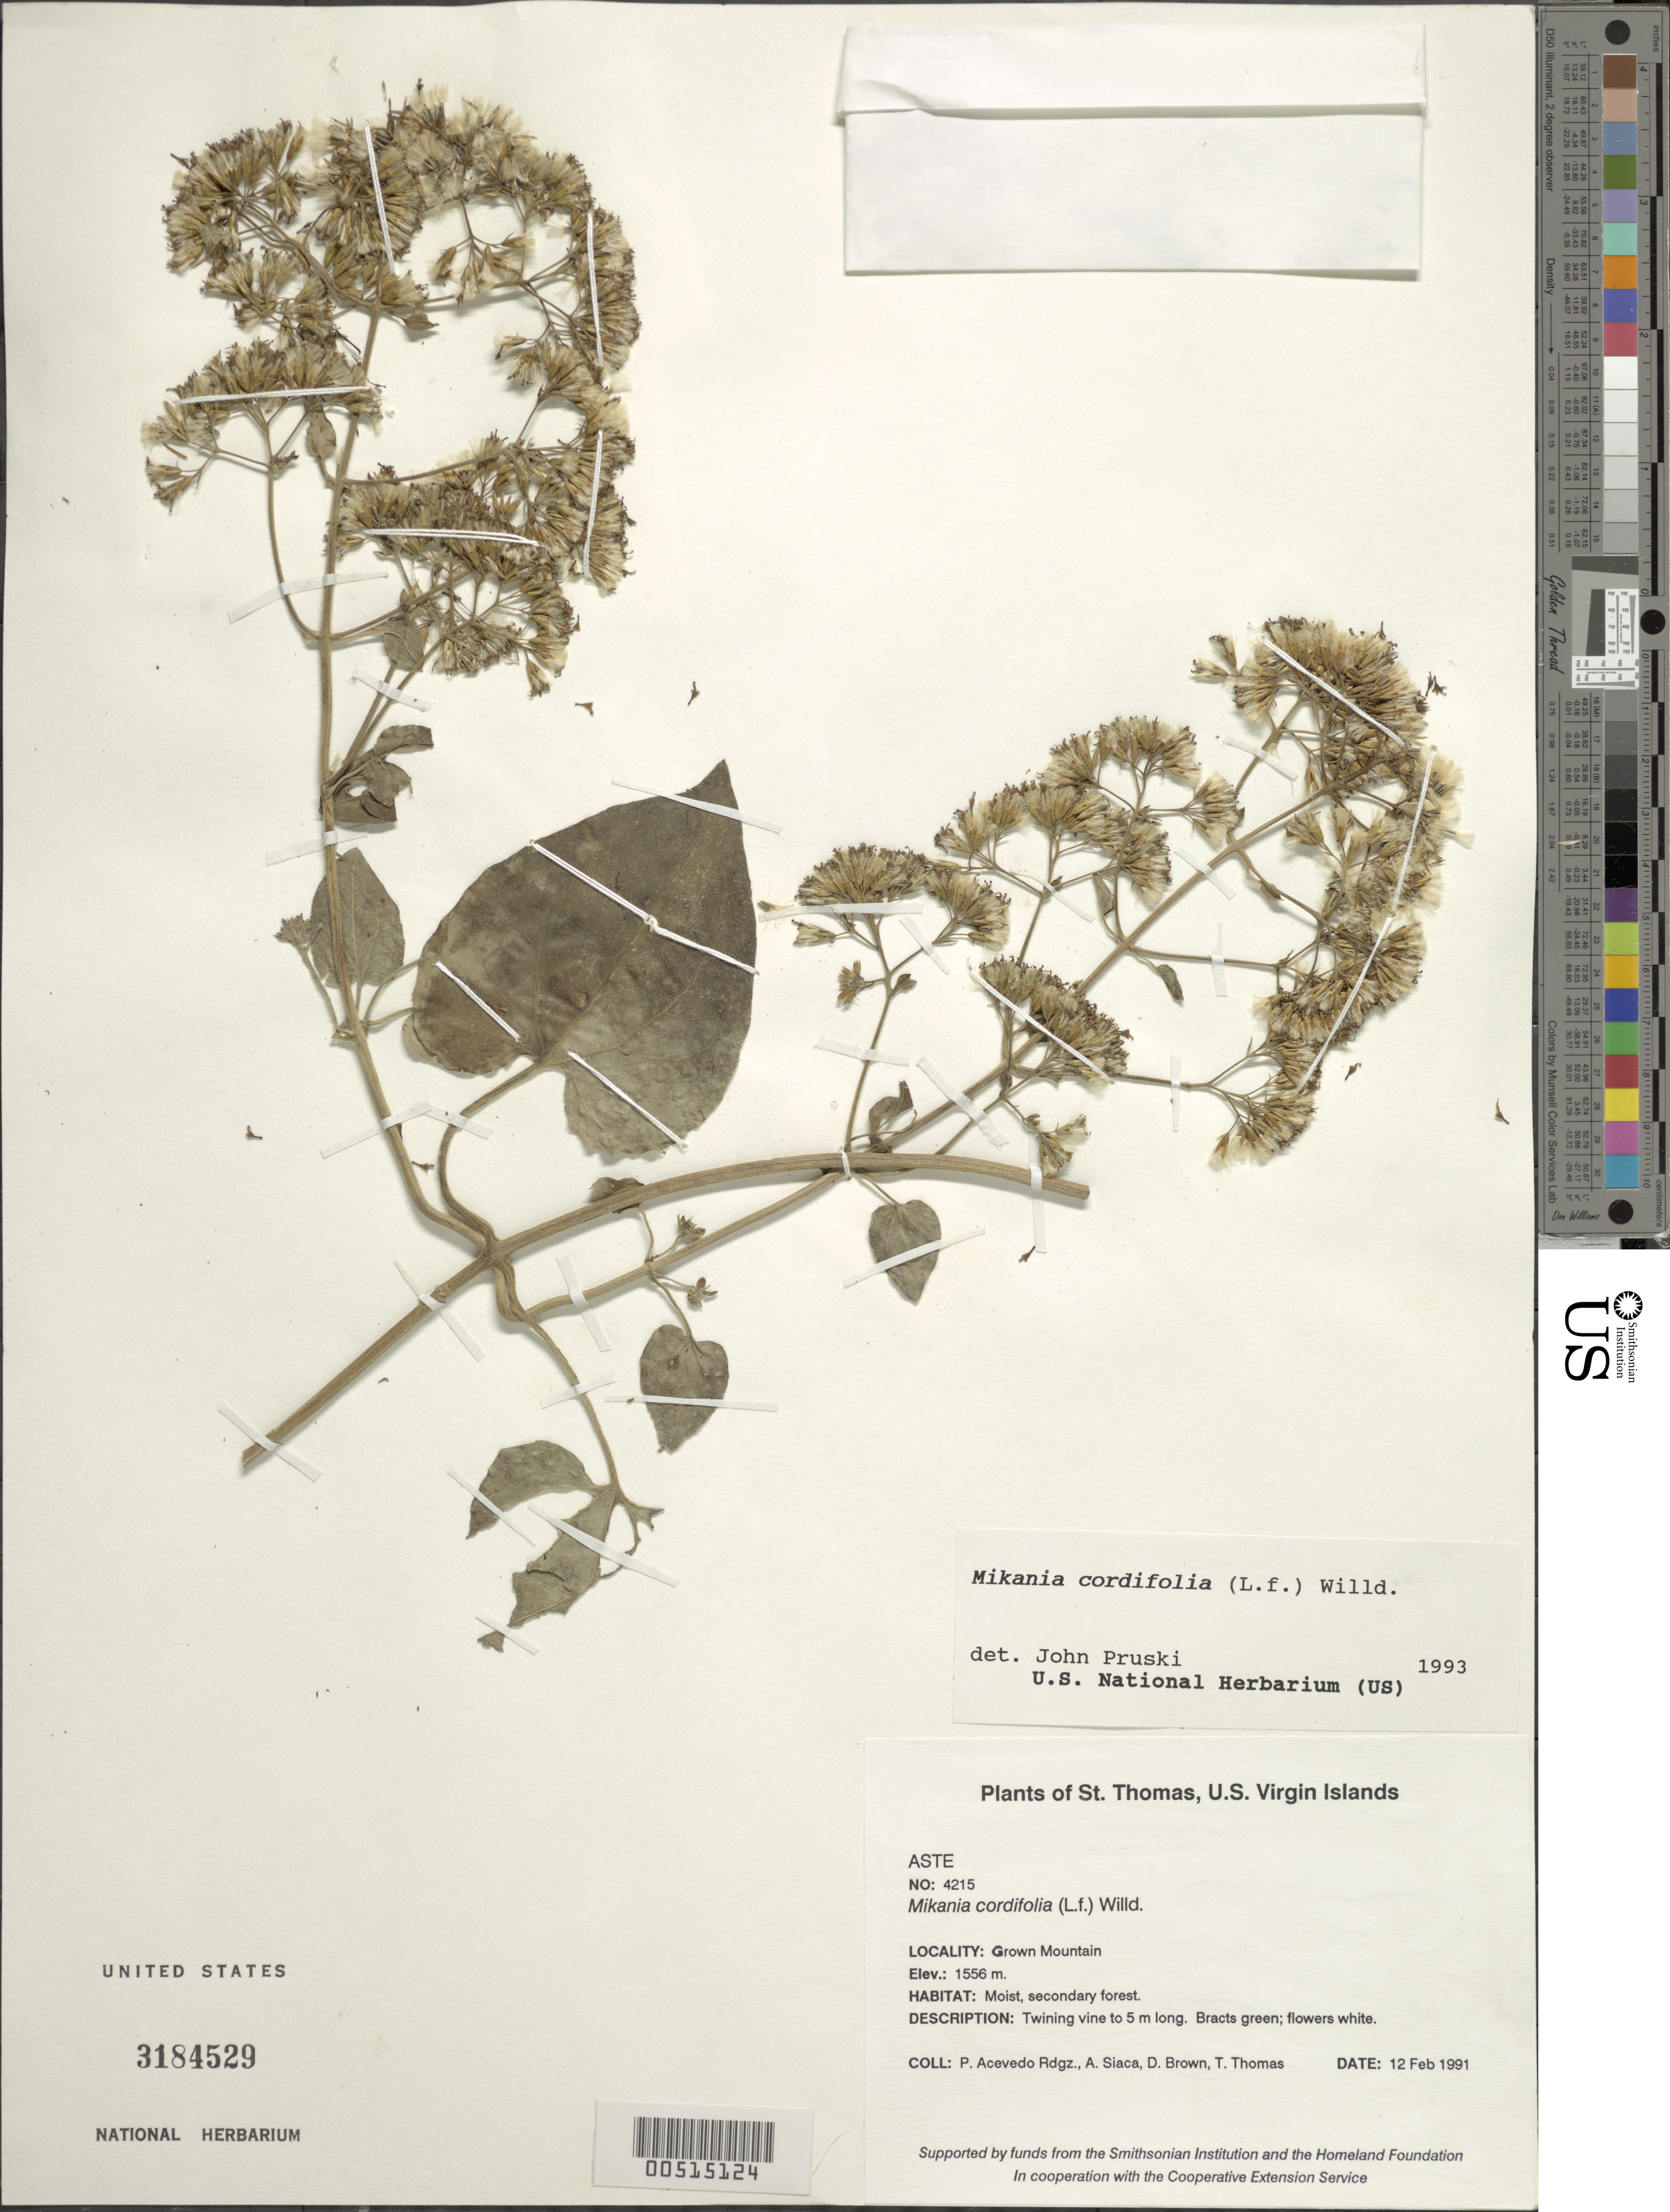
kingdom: Plantae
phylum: Tracheophyta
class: Magnoliopsida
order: Asterales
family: Asteraceae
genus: Mikania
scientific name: Mikania cordifolia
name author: Kunth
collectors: P. Acevedo-Rodr., A. Siaca, D. Brown & T. Thomas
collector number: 4215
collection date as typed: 12 Feb 1991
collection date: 1991-02-12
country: U.S. Virgin Islands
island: St. Thomas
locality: Crown Mountain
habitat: Moist, secondary forest.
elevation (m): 440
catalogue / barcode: US 3184529